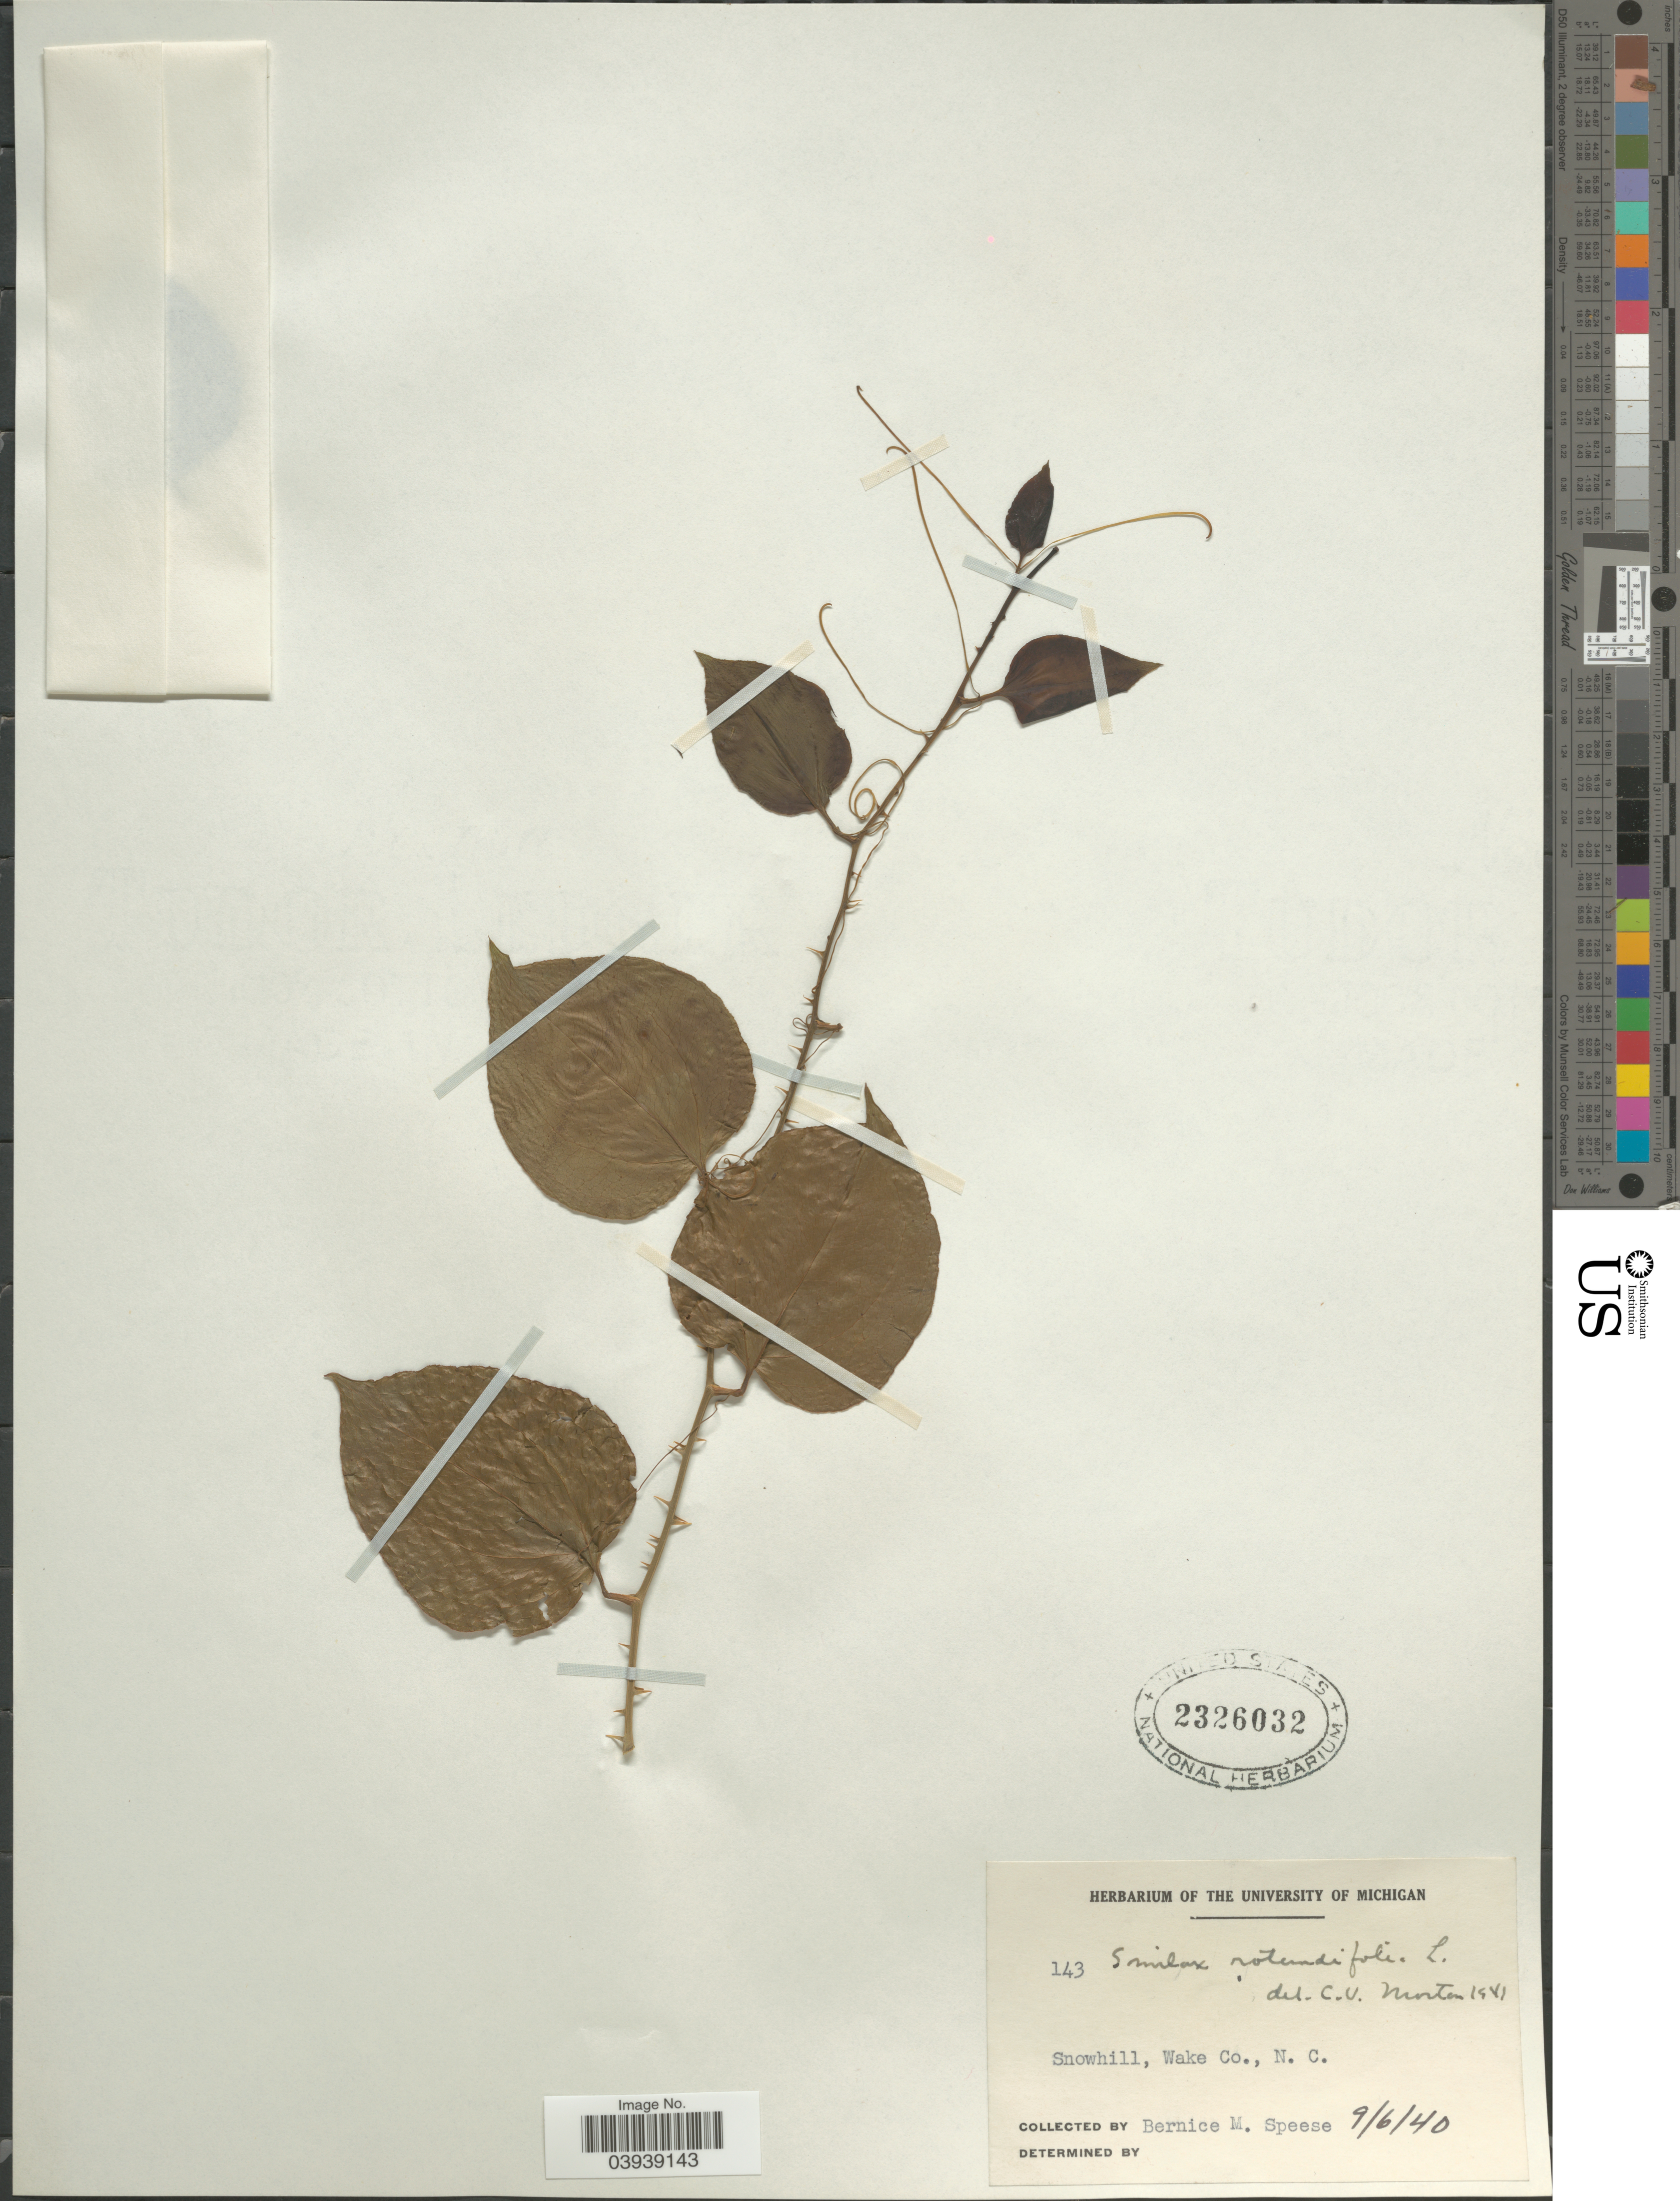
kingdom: Plantae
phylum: Tracheophyta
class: Liliopsida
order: Liliales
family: Smilacaceae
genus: Smilax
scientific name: Smilax rotundifolia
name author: L.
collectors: B. Speese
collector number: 143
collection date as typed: Transcribed d/m/y: 6/9/40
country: United States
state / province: North Carolina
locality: Snowhill, Wake Co.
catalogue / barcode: US 2326032